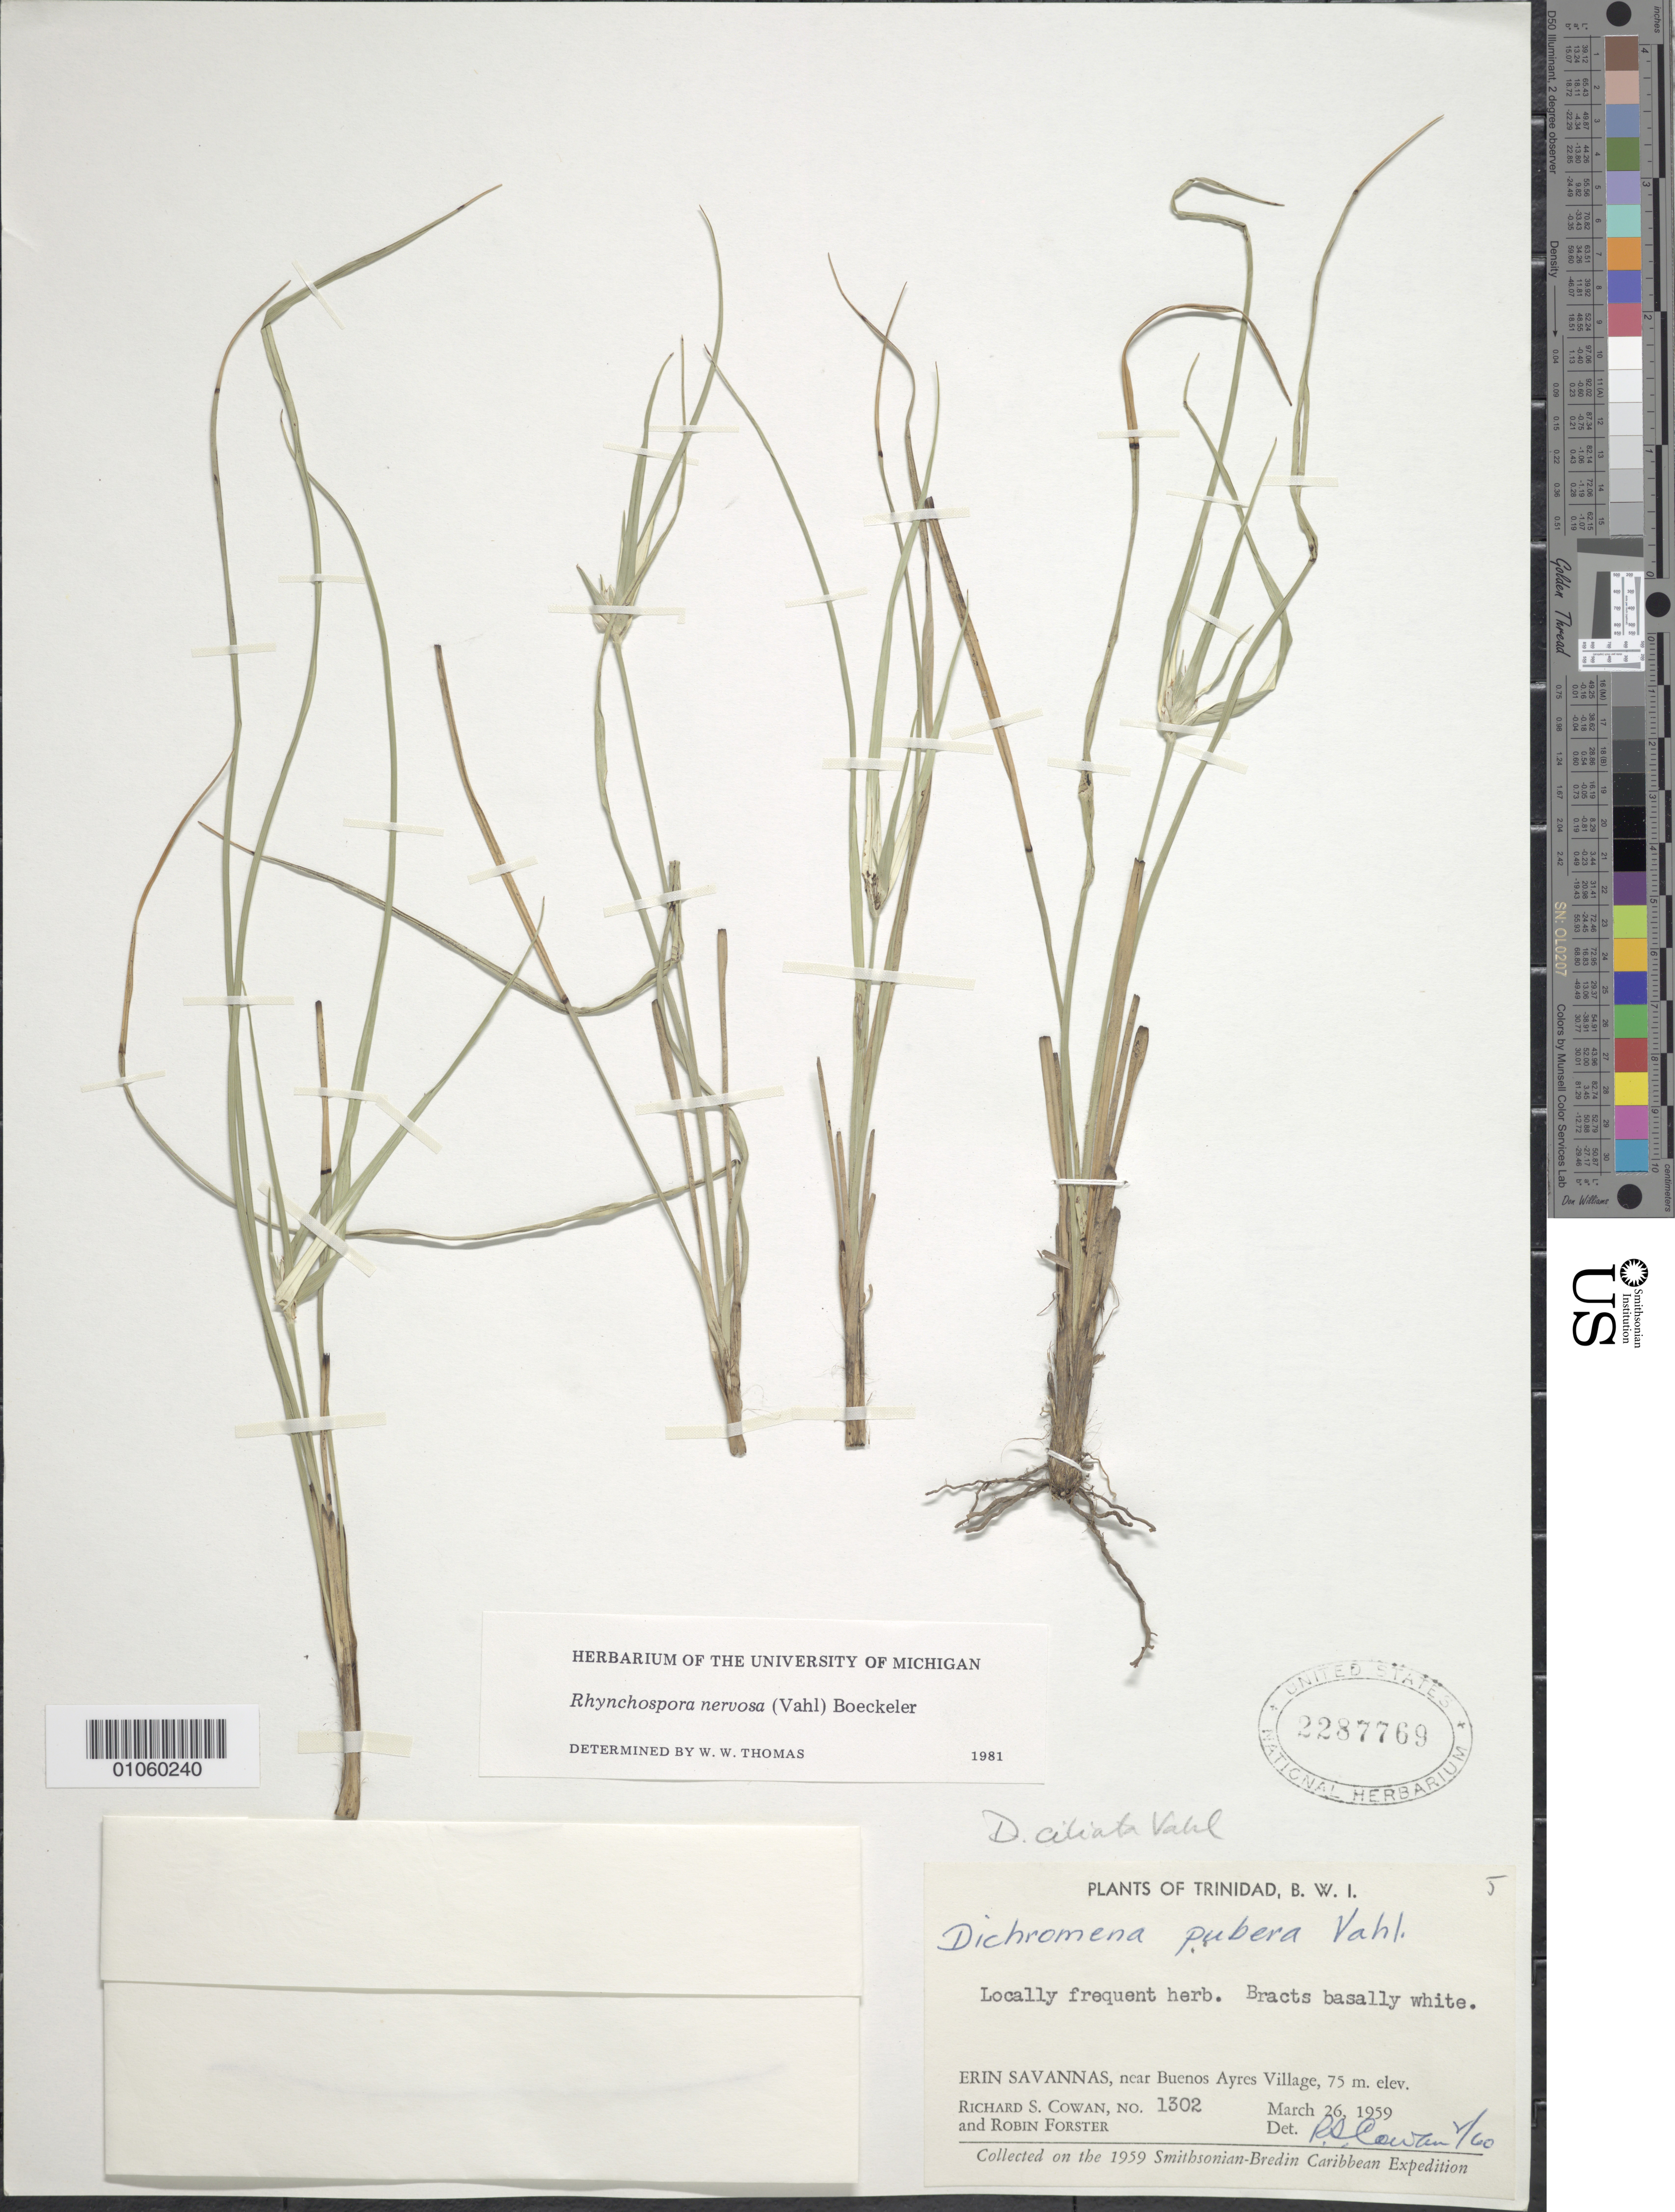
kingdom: Plantae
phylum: Tracheophyta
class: Liliopsida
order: Poales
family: Cyperaceae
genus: Rhynchospora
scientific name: Rhynchospora nervosa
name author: (Vahl) Boeckeler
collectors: R. S. Cowan & R. Forster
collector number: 1302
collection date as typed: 26 Mar 1959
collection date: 1959-03-26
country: Trinidad and Tobago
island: Trinidad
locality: Erin Savannas, near Buenos Ayres Village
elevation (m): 75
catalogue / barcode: US 2287769